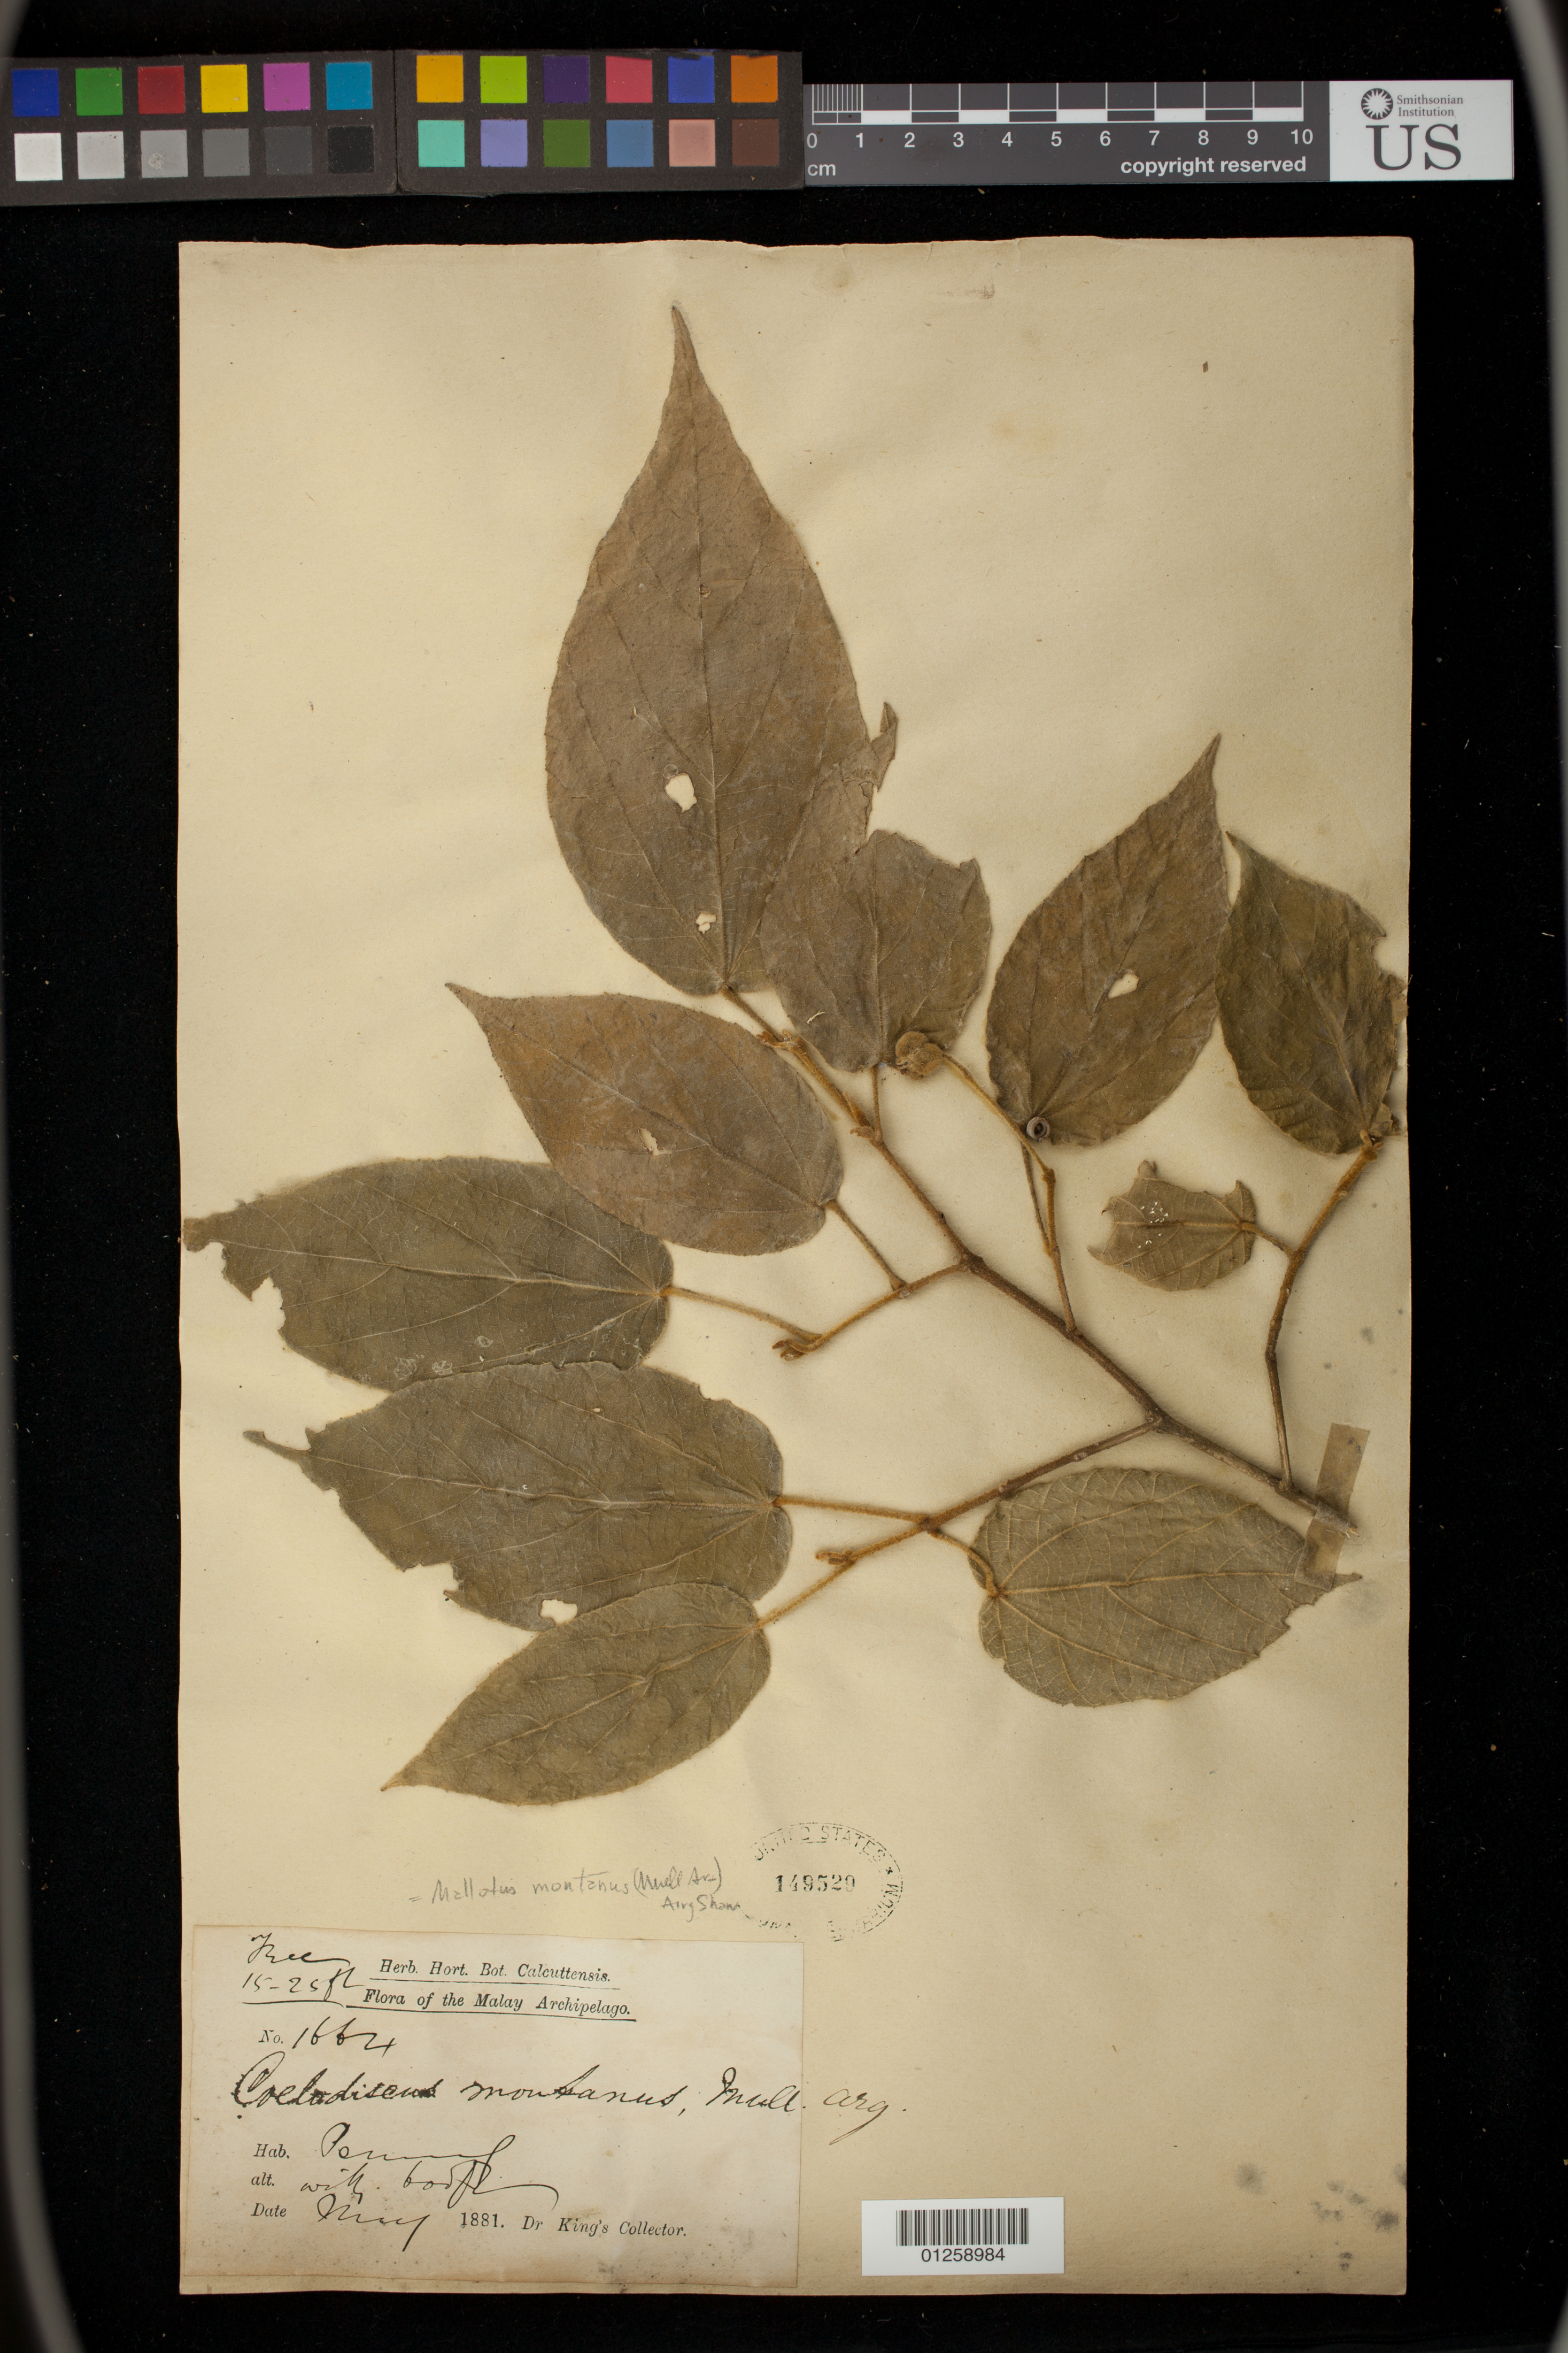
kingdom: Plantae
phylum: Tracheophyta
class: Magnoliopsida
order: Malpighiales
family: Euphorbiaceae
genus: Mallotus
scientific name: Mallotus montanus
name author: (Müll. Arg.) Airy Shaw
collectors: King, --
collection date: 1881-05-01/1881-05-31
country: Malaysia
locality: Malay Archipelago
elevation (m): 183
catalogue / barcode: US 149529